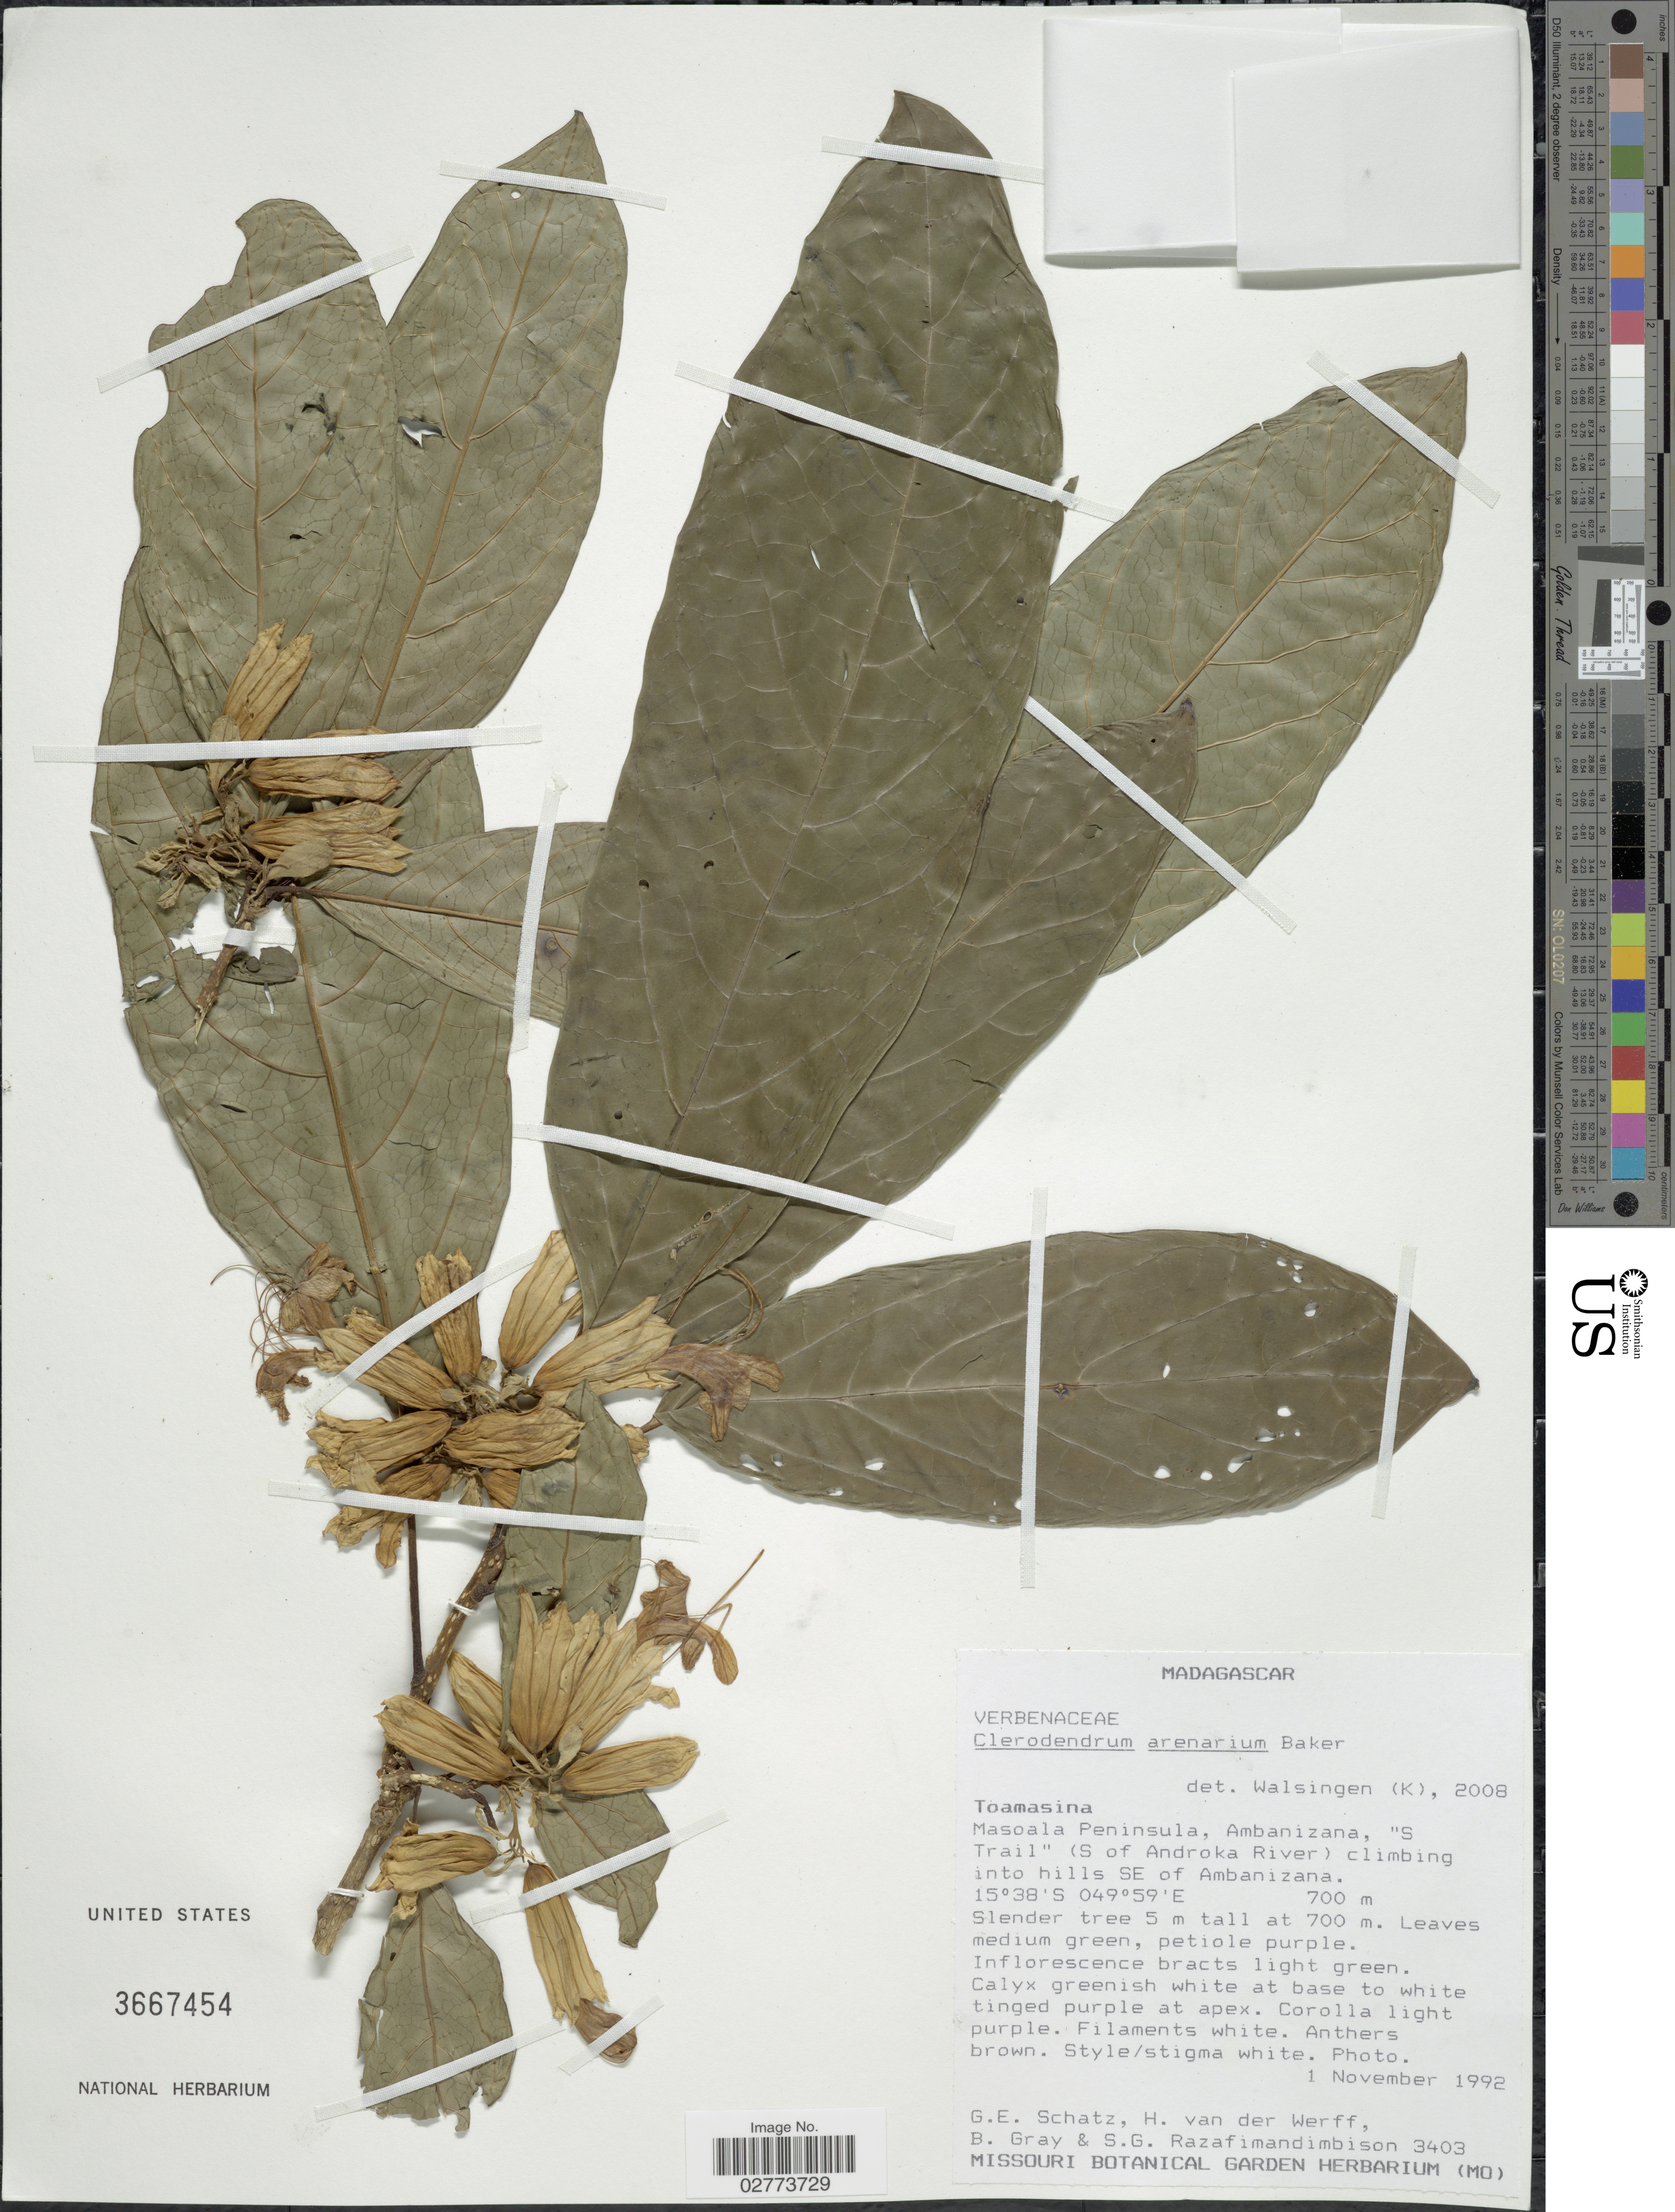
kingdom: Plantae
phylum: Tracheophyta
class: Magnoliopsida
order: Lamiales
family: Lamiaceae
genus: Clerodendrum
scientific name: Clerodendrum arenarium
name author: Baker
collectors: G. Schatz, H. van der Werff, B. Gray & S. G. Razafimandimbison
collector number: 3403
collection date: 1992-11-01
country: Madagascar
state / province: Analanjirofo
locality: Masoala Peninsula, Ambanizana, "S Trail" (S of Androka River) climbing into hills SE of Ambanizana.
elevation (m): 700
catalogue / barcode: US 3667454